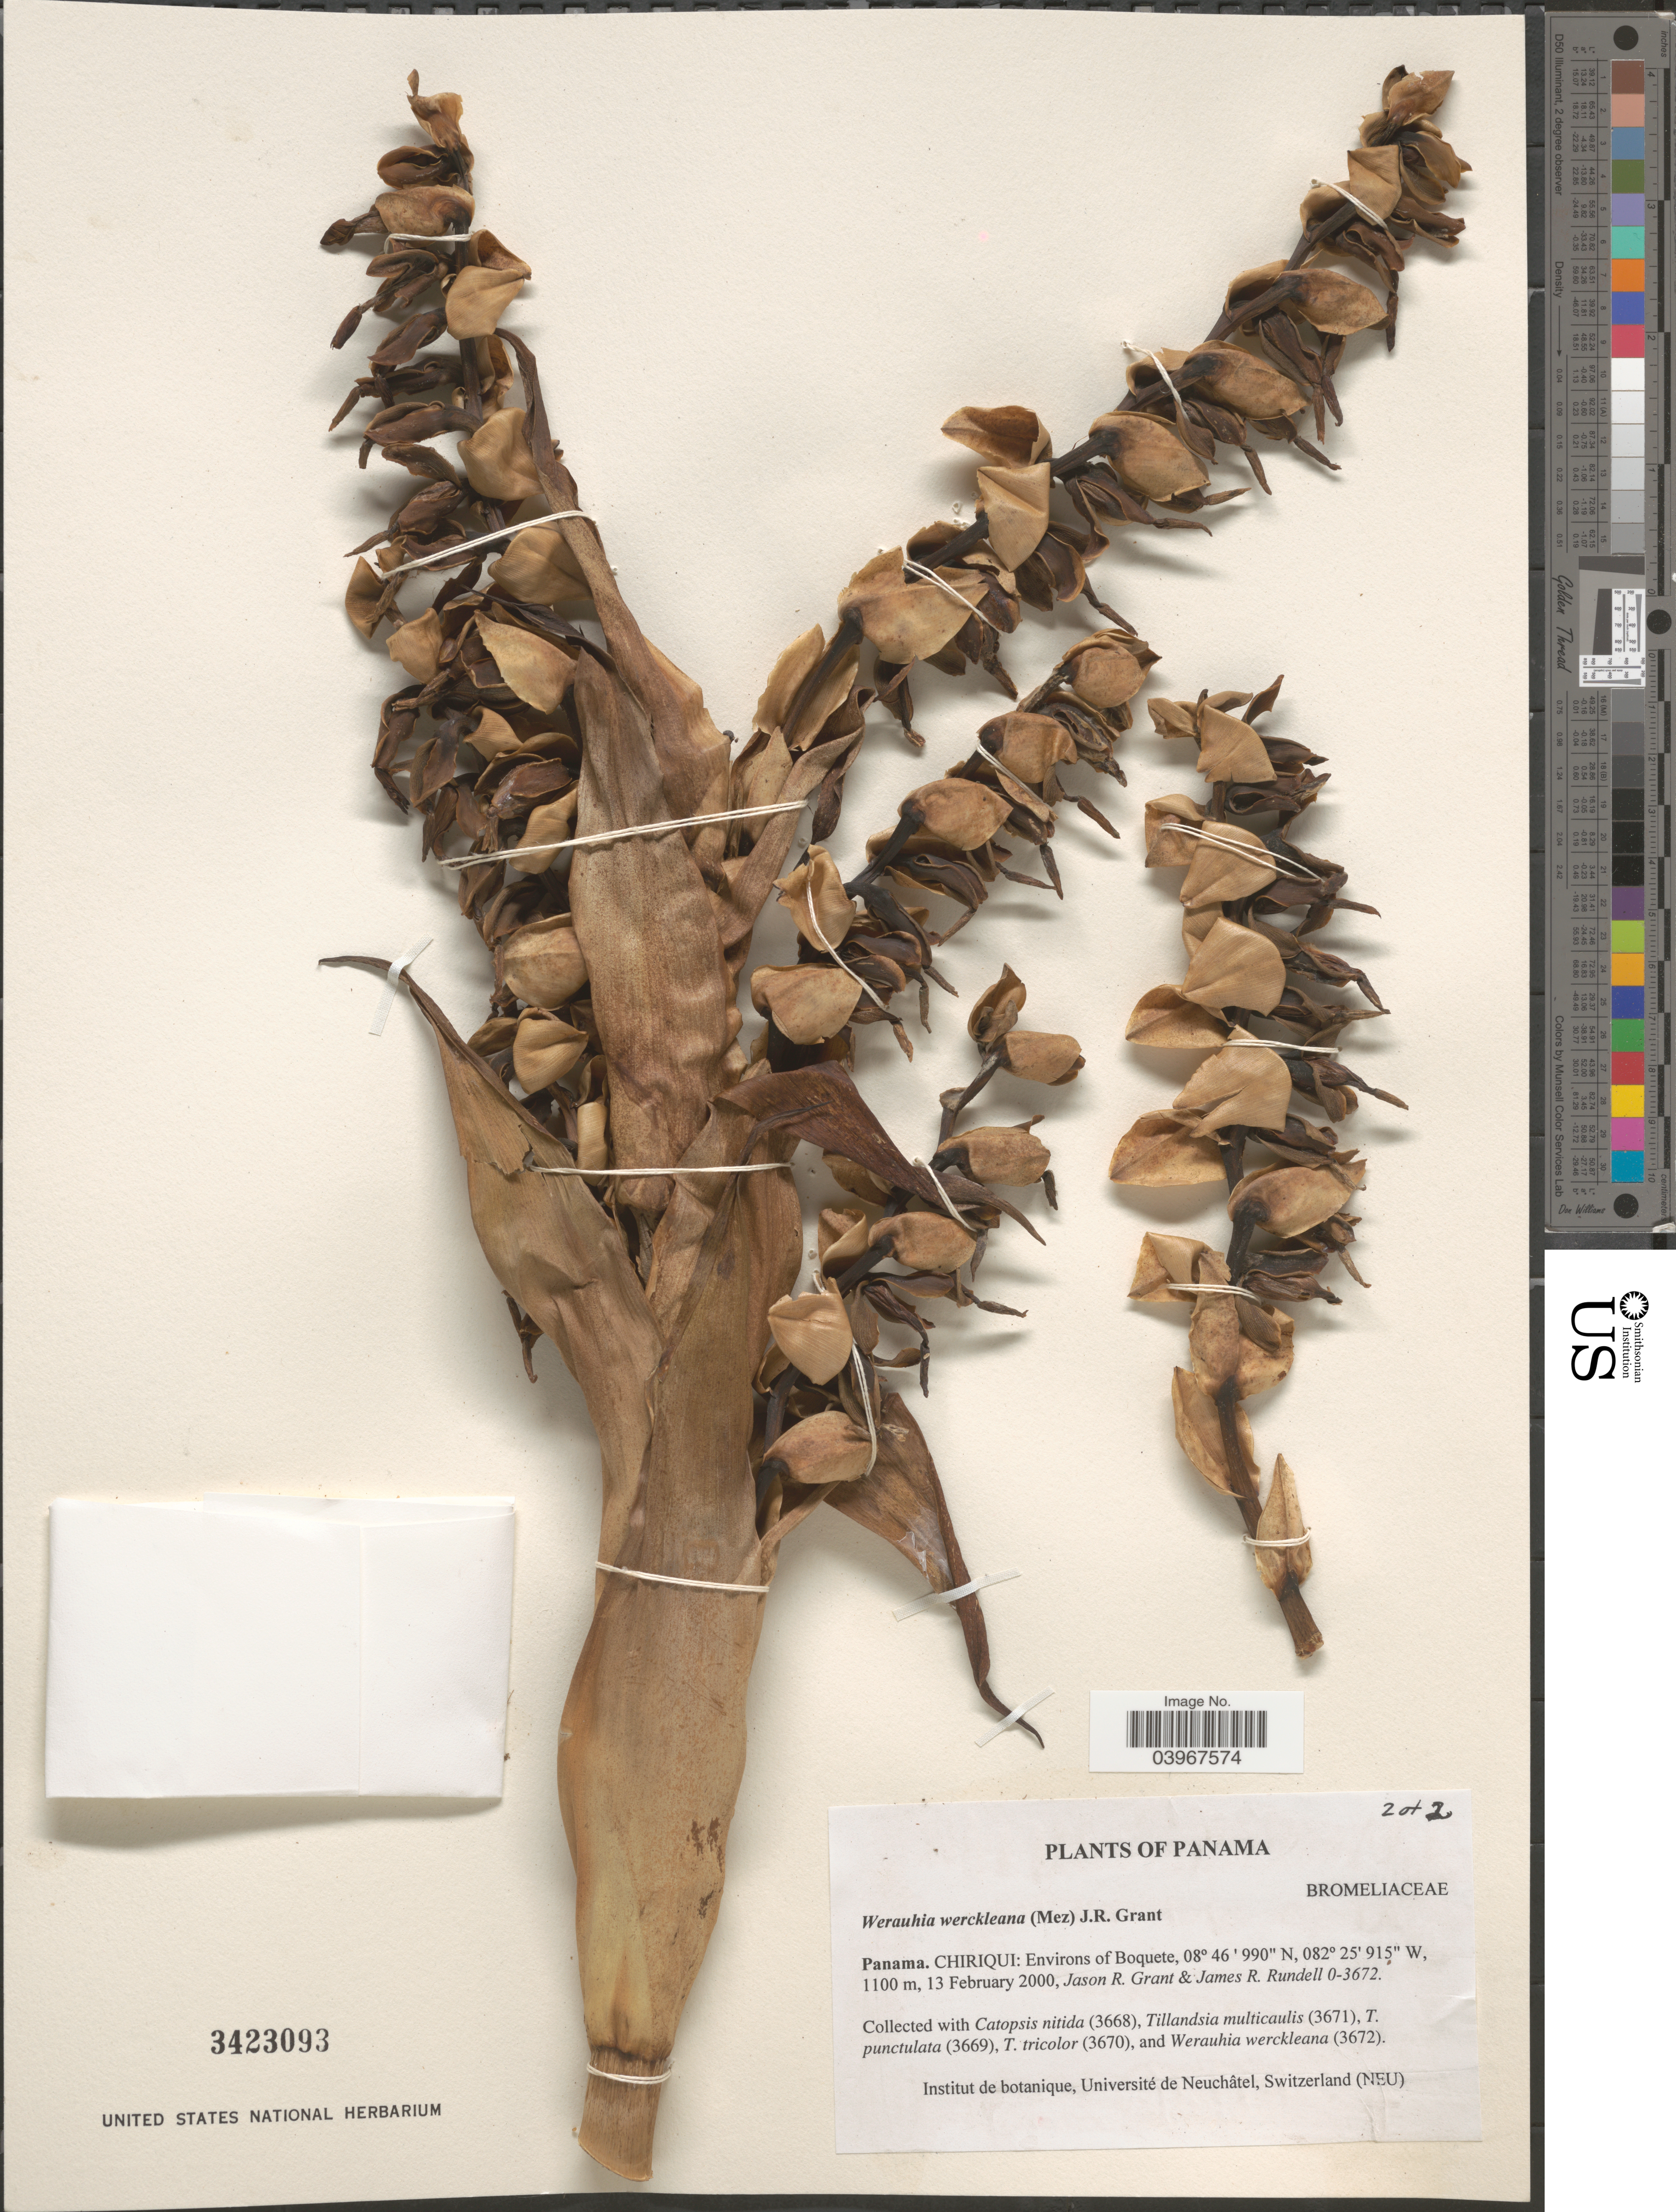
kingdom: Plantae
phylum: Tracheophyta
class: Liliopsida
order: Poales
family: Bromeliaceae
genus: Werauhia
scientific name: Werauhia werckleana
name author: (Mez) J.R. Grant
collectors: J. R. Grant & J. R. Rundell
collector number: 0-3672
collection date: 2000-02-13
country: Panama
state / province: Chiriqui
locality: Environs of Boquete.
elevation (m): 1100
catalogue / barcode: US 3423093